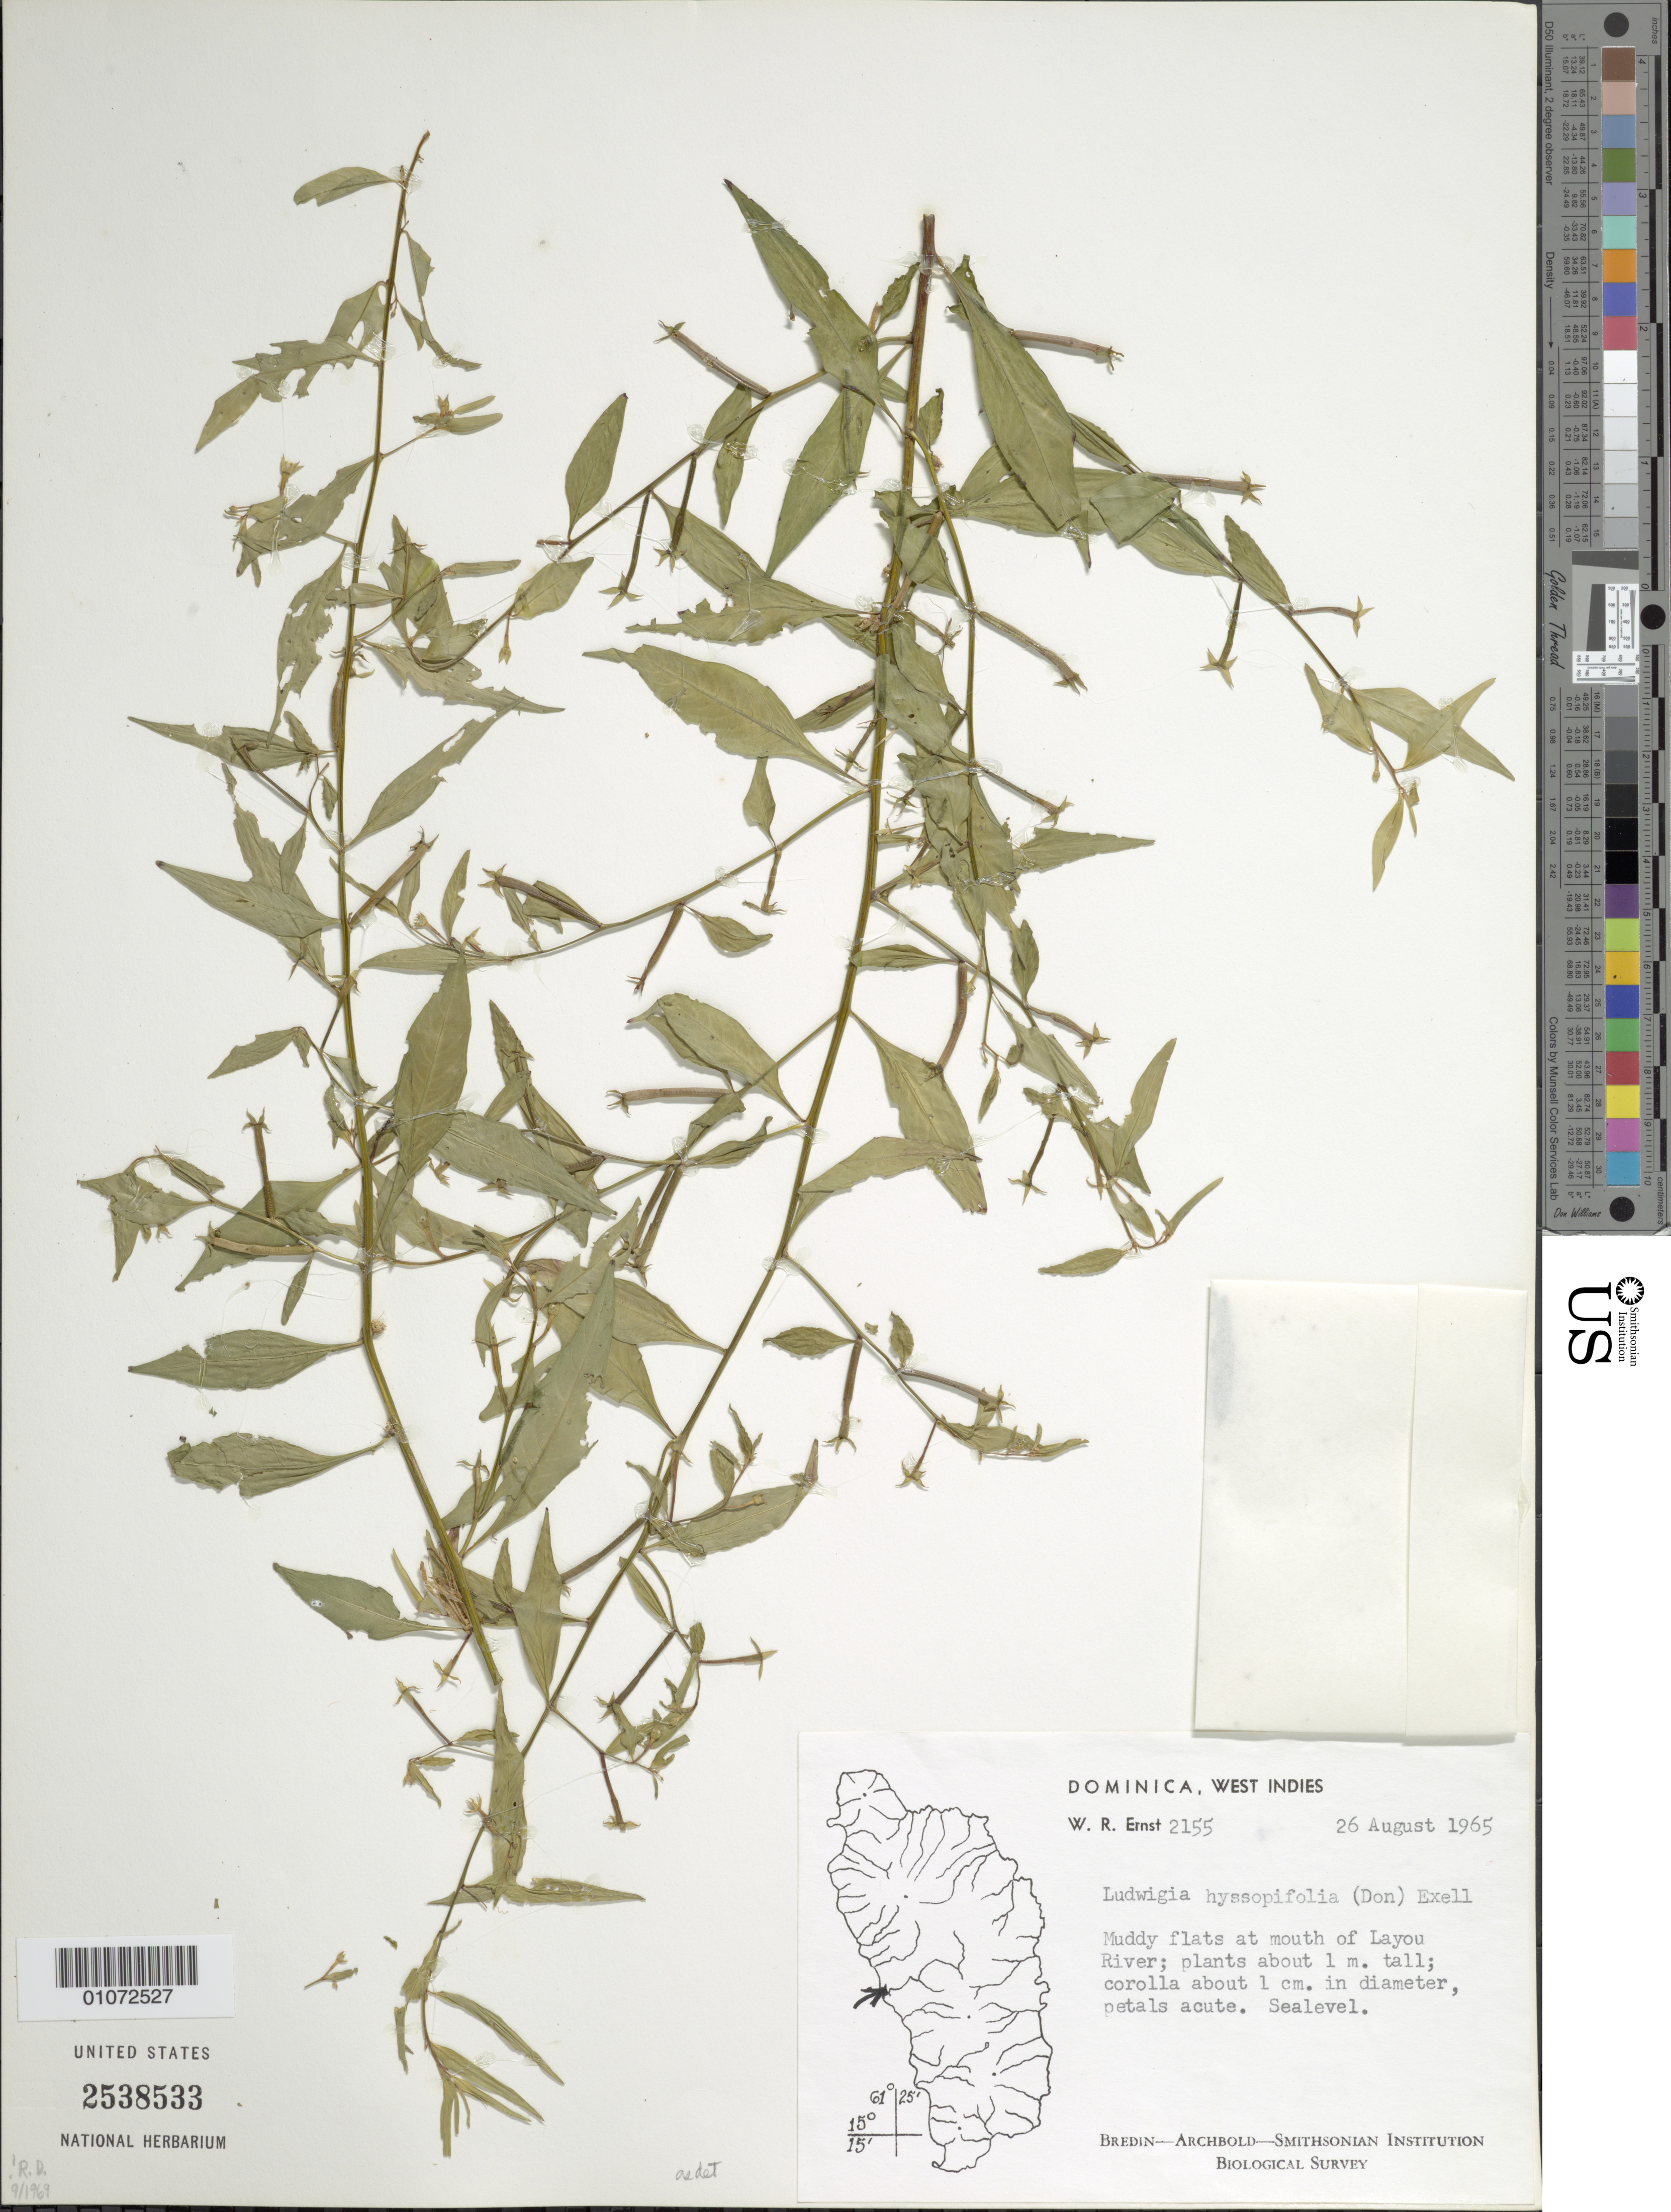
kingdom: Plantae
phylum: Tracheophyta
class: Magnoliopsida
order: Myrtales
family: Onagraceae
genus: Ludwigia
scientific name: Ludwigia hyssopifolia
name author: (G. Don) Exell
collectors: W. R. Ernst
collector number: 2155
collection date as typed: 26 Aug 1965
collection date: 1965-08-26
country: Dominica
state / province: St. Joseph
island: Dominica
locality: Muddy flats at mouth of Layou River.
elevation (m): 0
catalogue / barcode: US 2538533